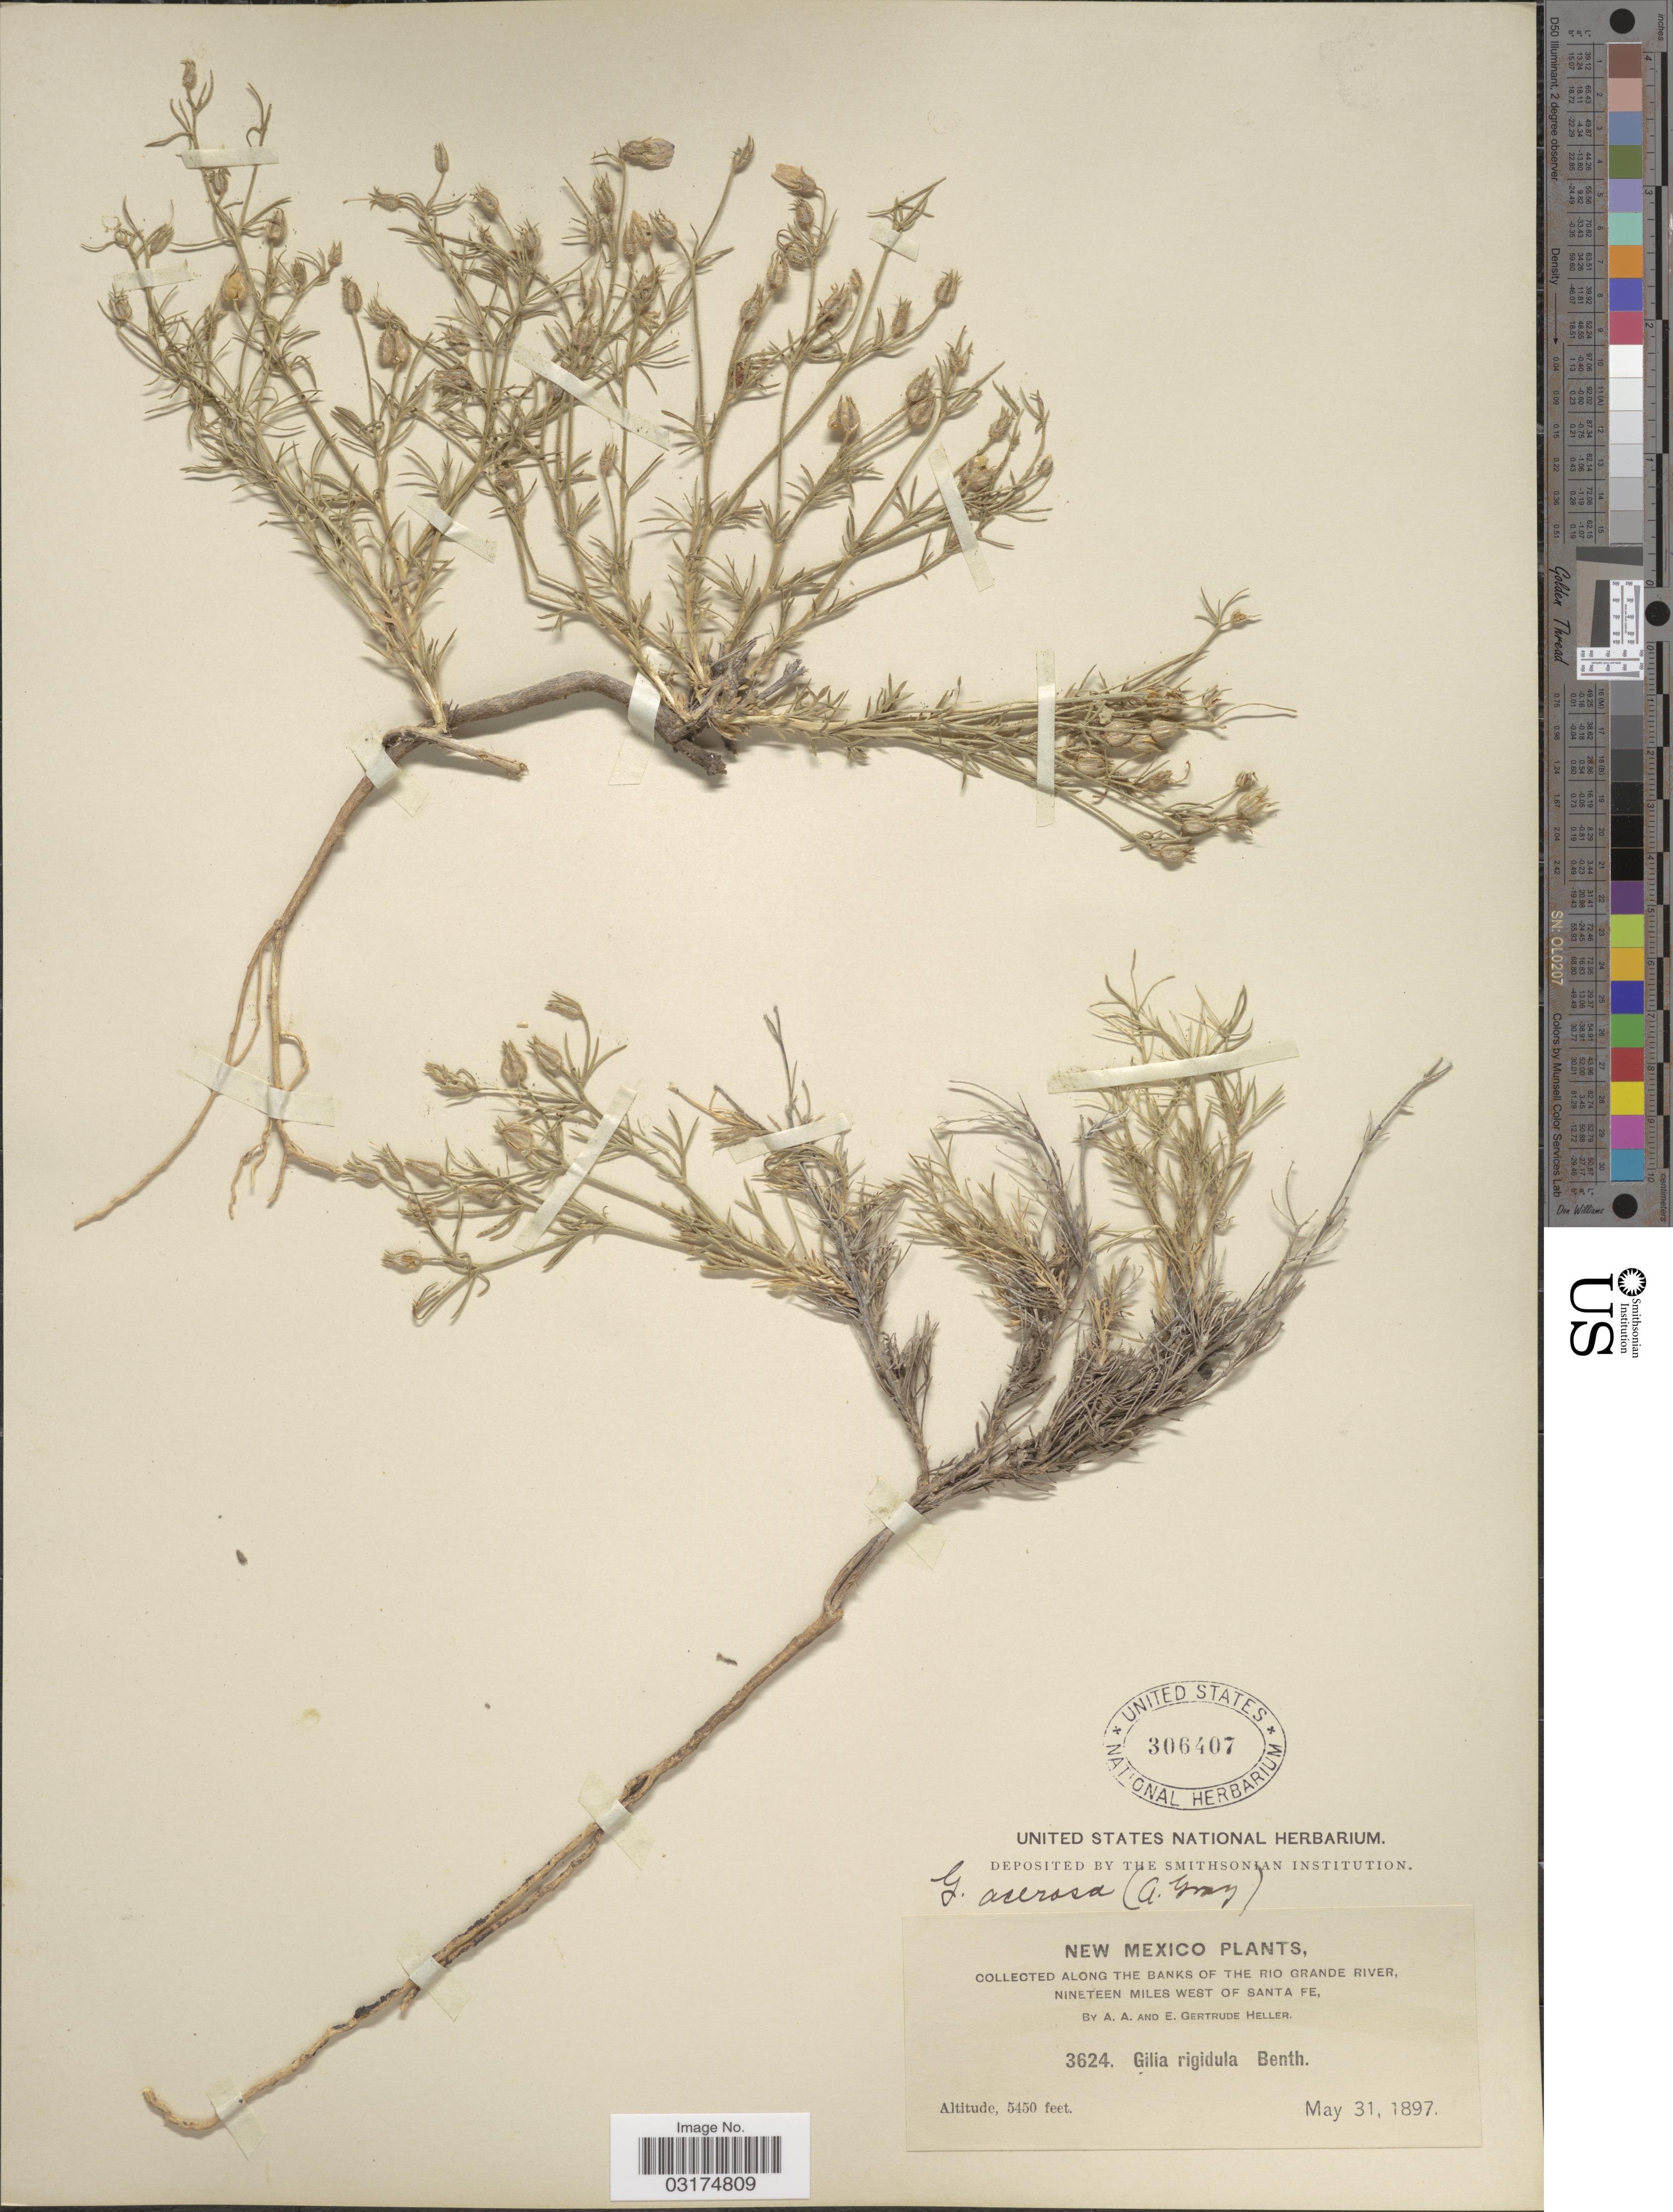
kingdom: Plantae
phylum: Tracheophyta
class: Magnoliopsida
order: Ericales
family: Polemoniaceae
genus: Giliastrum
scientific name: Giliastrum acerosum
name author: (A. Gray) Rydb.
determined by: Strong, Mark T., (BOT), Smithsonian Institution - National Museum of Natural History (UNITED STATES)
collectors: A. A. Heller & E. G. Heller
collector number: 3624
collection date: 1897-05-31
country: United States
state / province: New Mexico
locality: Along the banks of the Rio Grande River, Nineteen Miles West of Santa Fe.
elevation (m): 1661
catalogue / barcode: US 306407